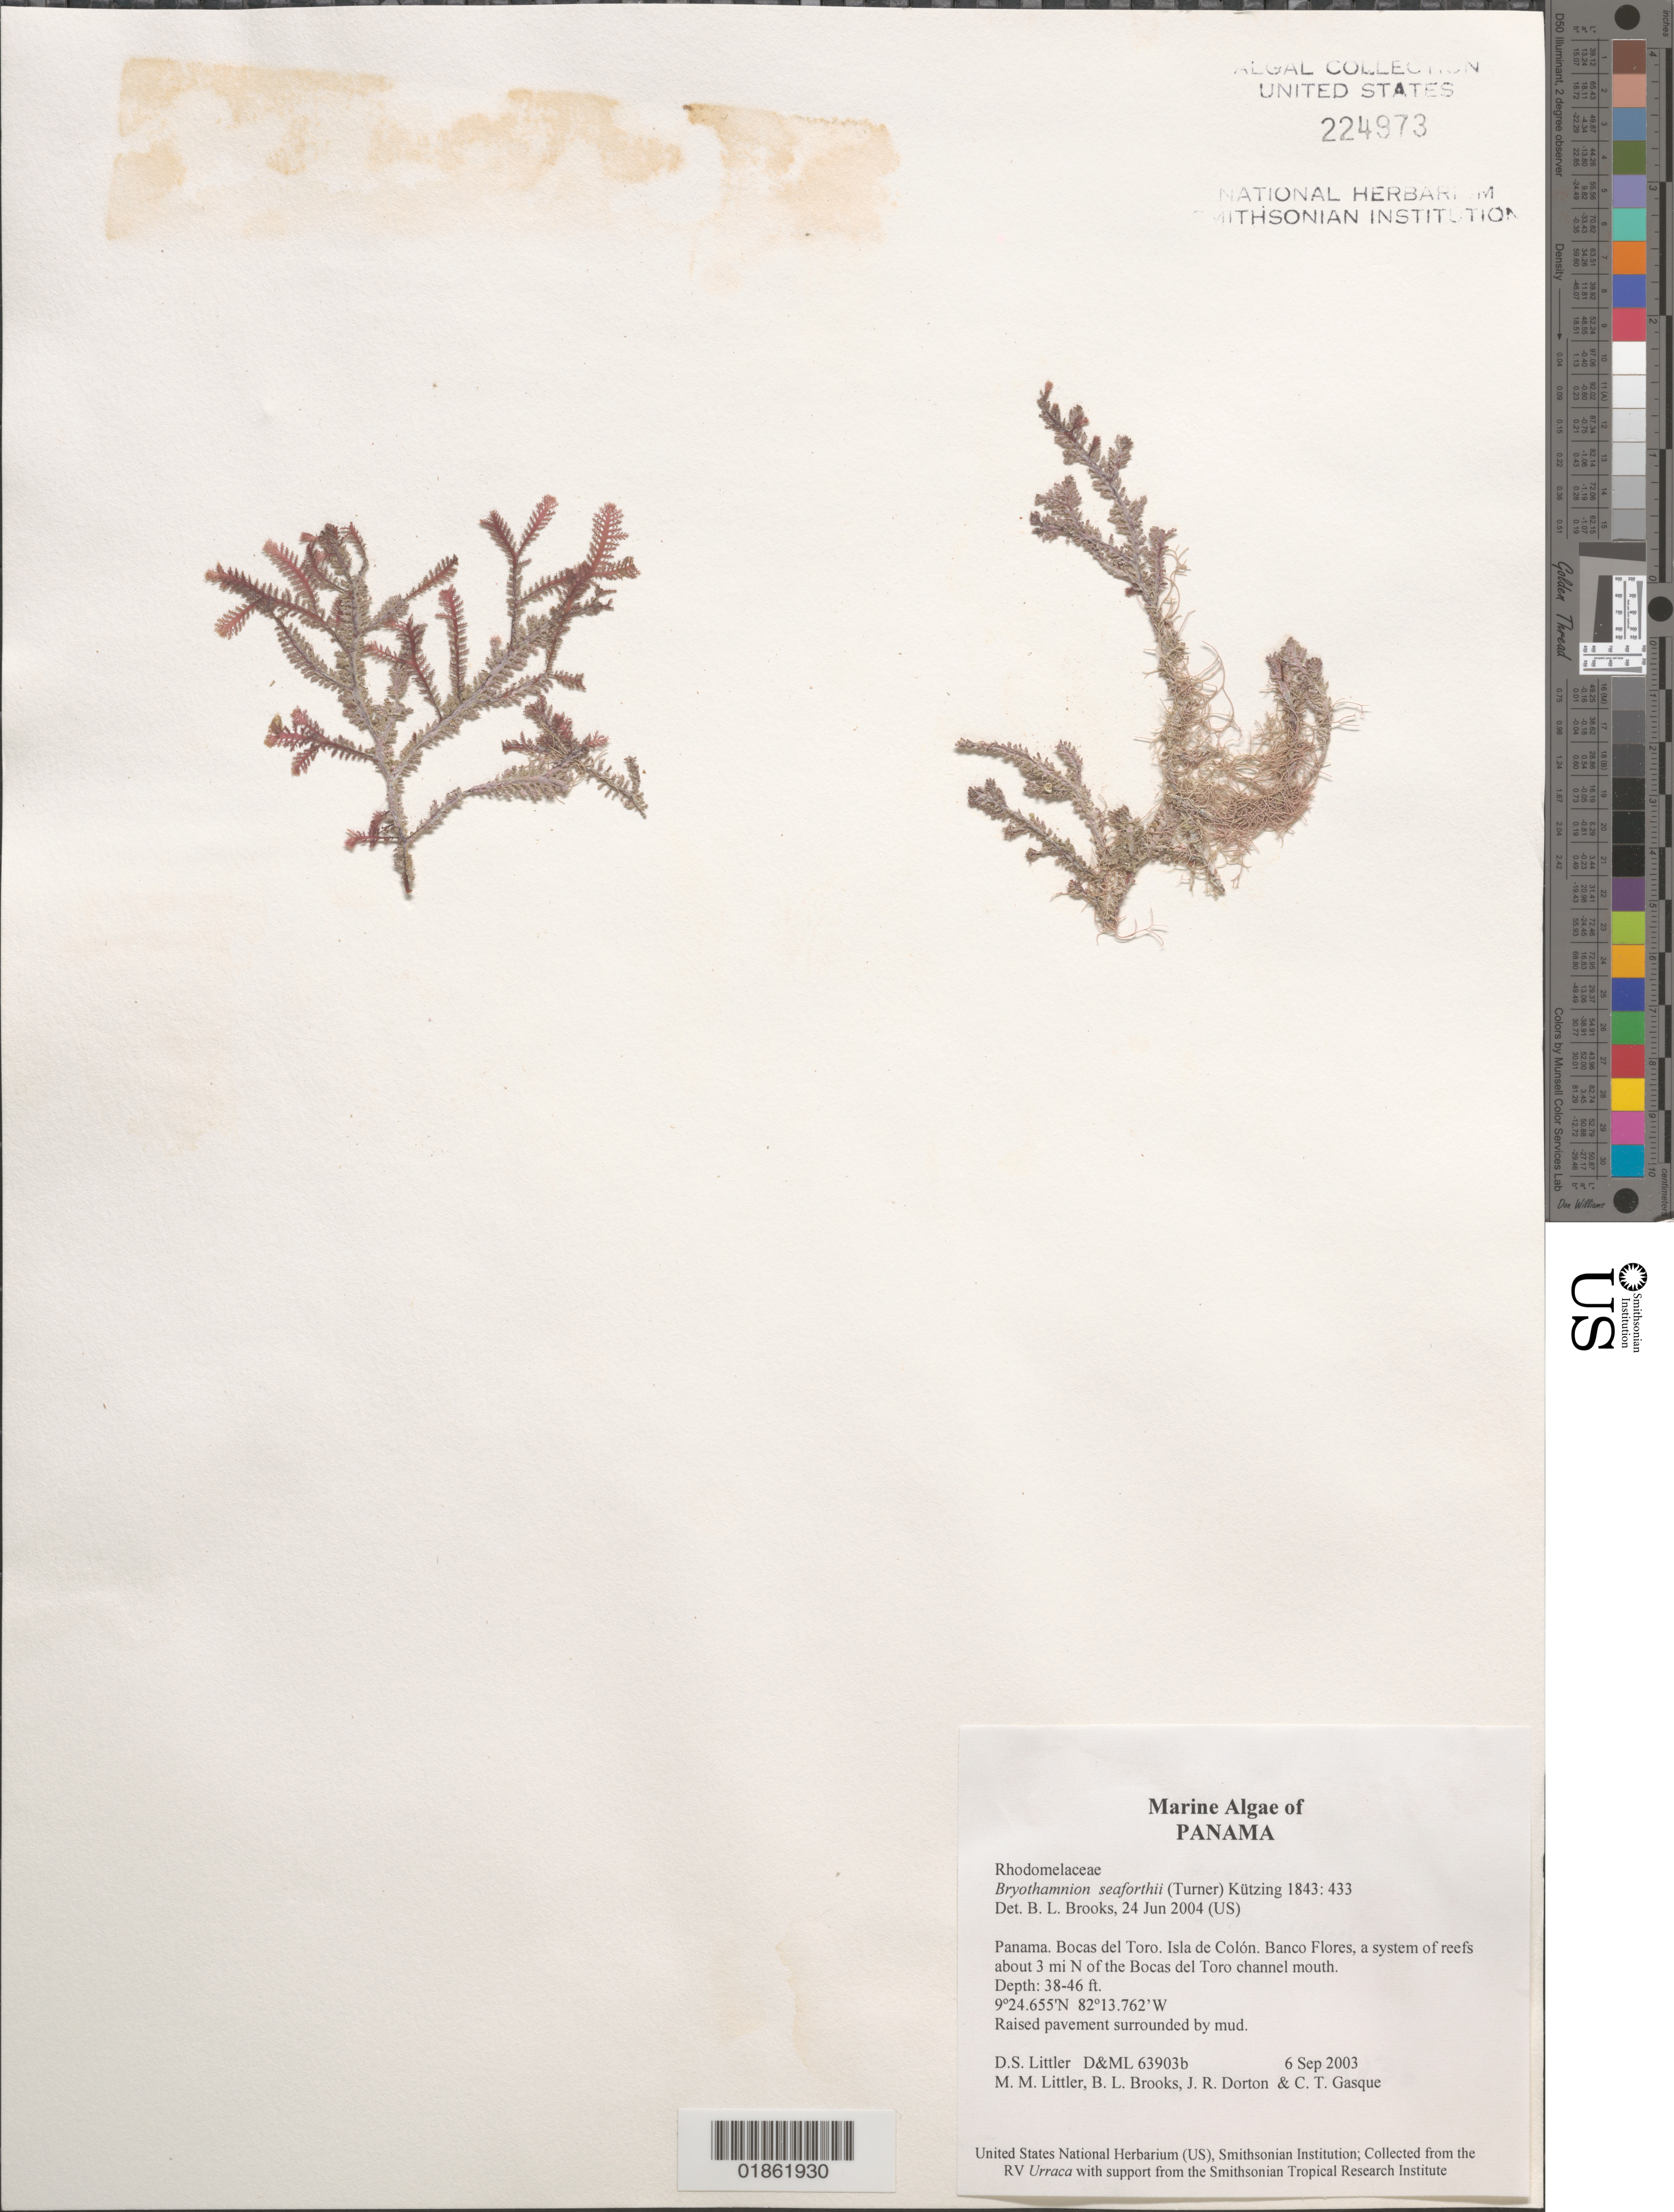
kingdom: Plantae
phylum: Rhodophyta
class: Florideophyceae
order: Ceramiales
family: Rhodomelaceae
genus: Bryothamnion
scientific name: Bryothamnion sp.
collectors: M. M. Littler, D. S. Littler & B. Brooks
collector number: D&ML 63903b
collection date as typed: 07 Sep 2003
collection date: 2003-09-07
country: Panama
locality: Banco Flores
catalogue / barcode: US 224973